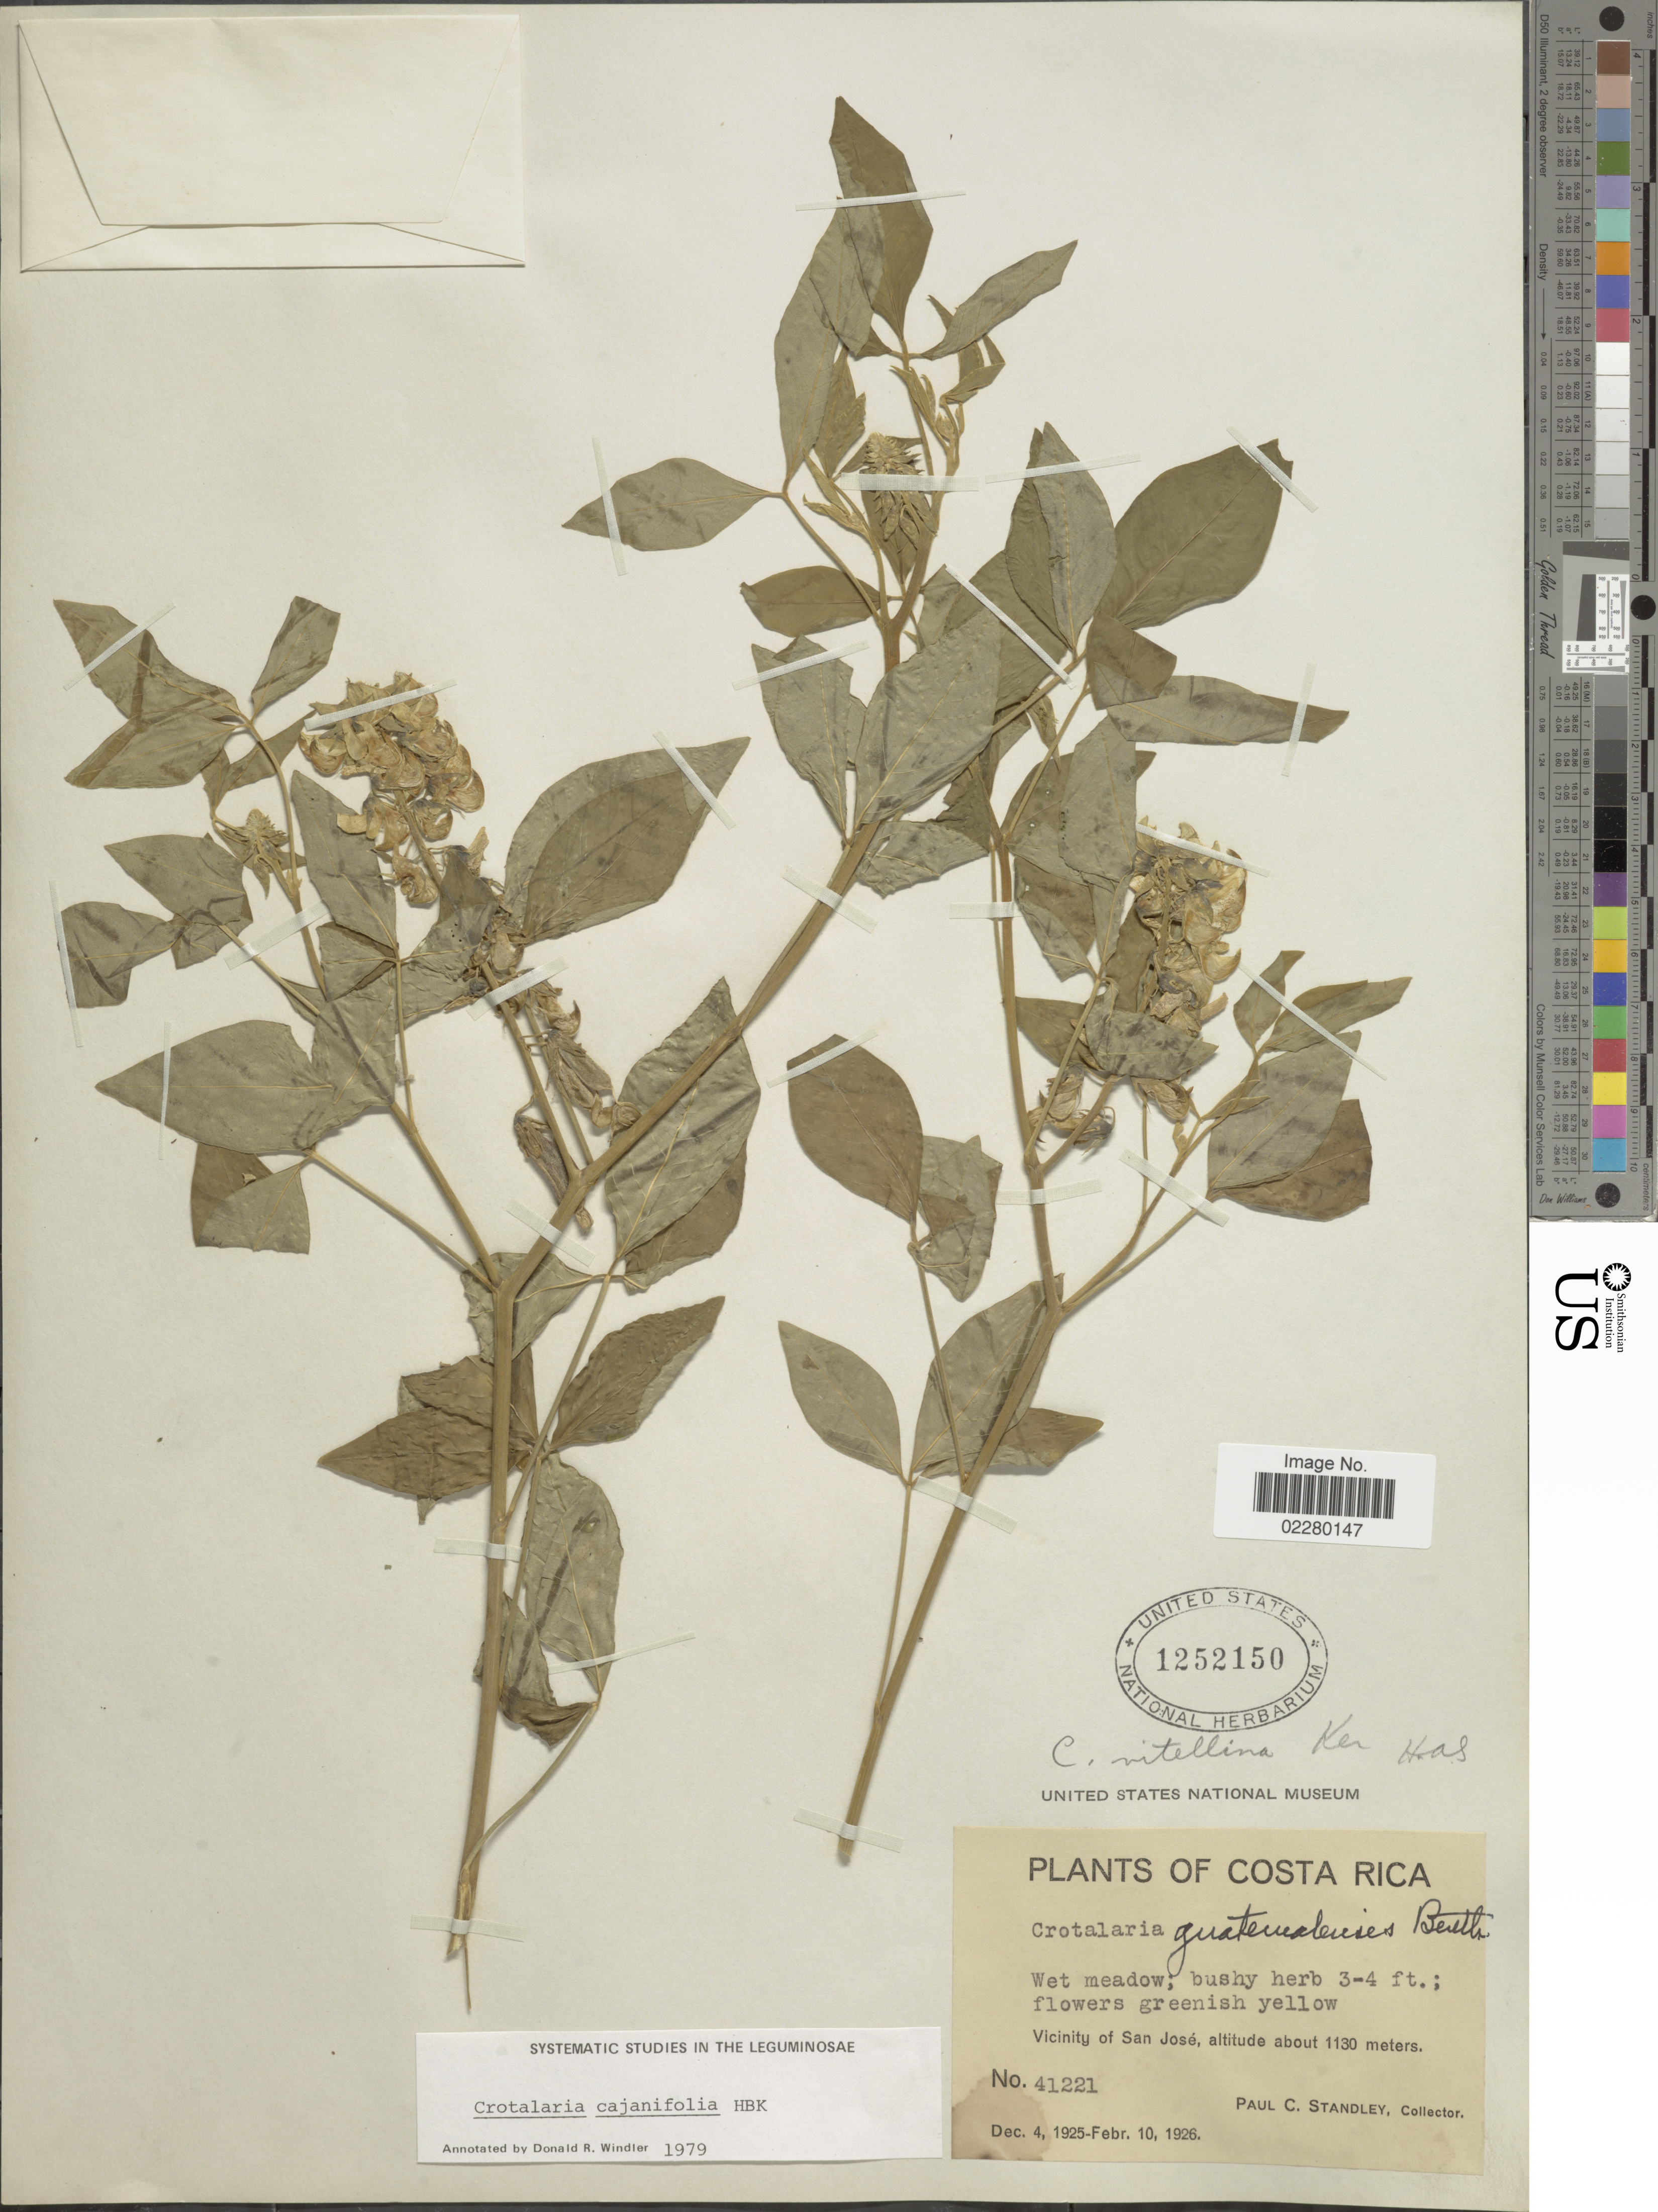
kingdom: Plantae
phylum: Tracheophyta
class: Magnoliopsida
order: Fabales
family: Fabaceae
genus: Crotalaria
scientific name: Crotalaria cajanifolia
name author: Kunth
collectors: P. C. Standley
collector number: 41221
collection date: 1925-12-04/1926-02-10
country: Costa Rica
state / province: San José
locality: Vicinity of San José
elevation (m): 1130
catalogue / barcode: US 1252150